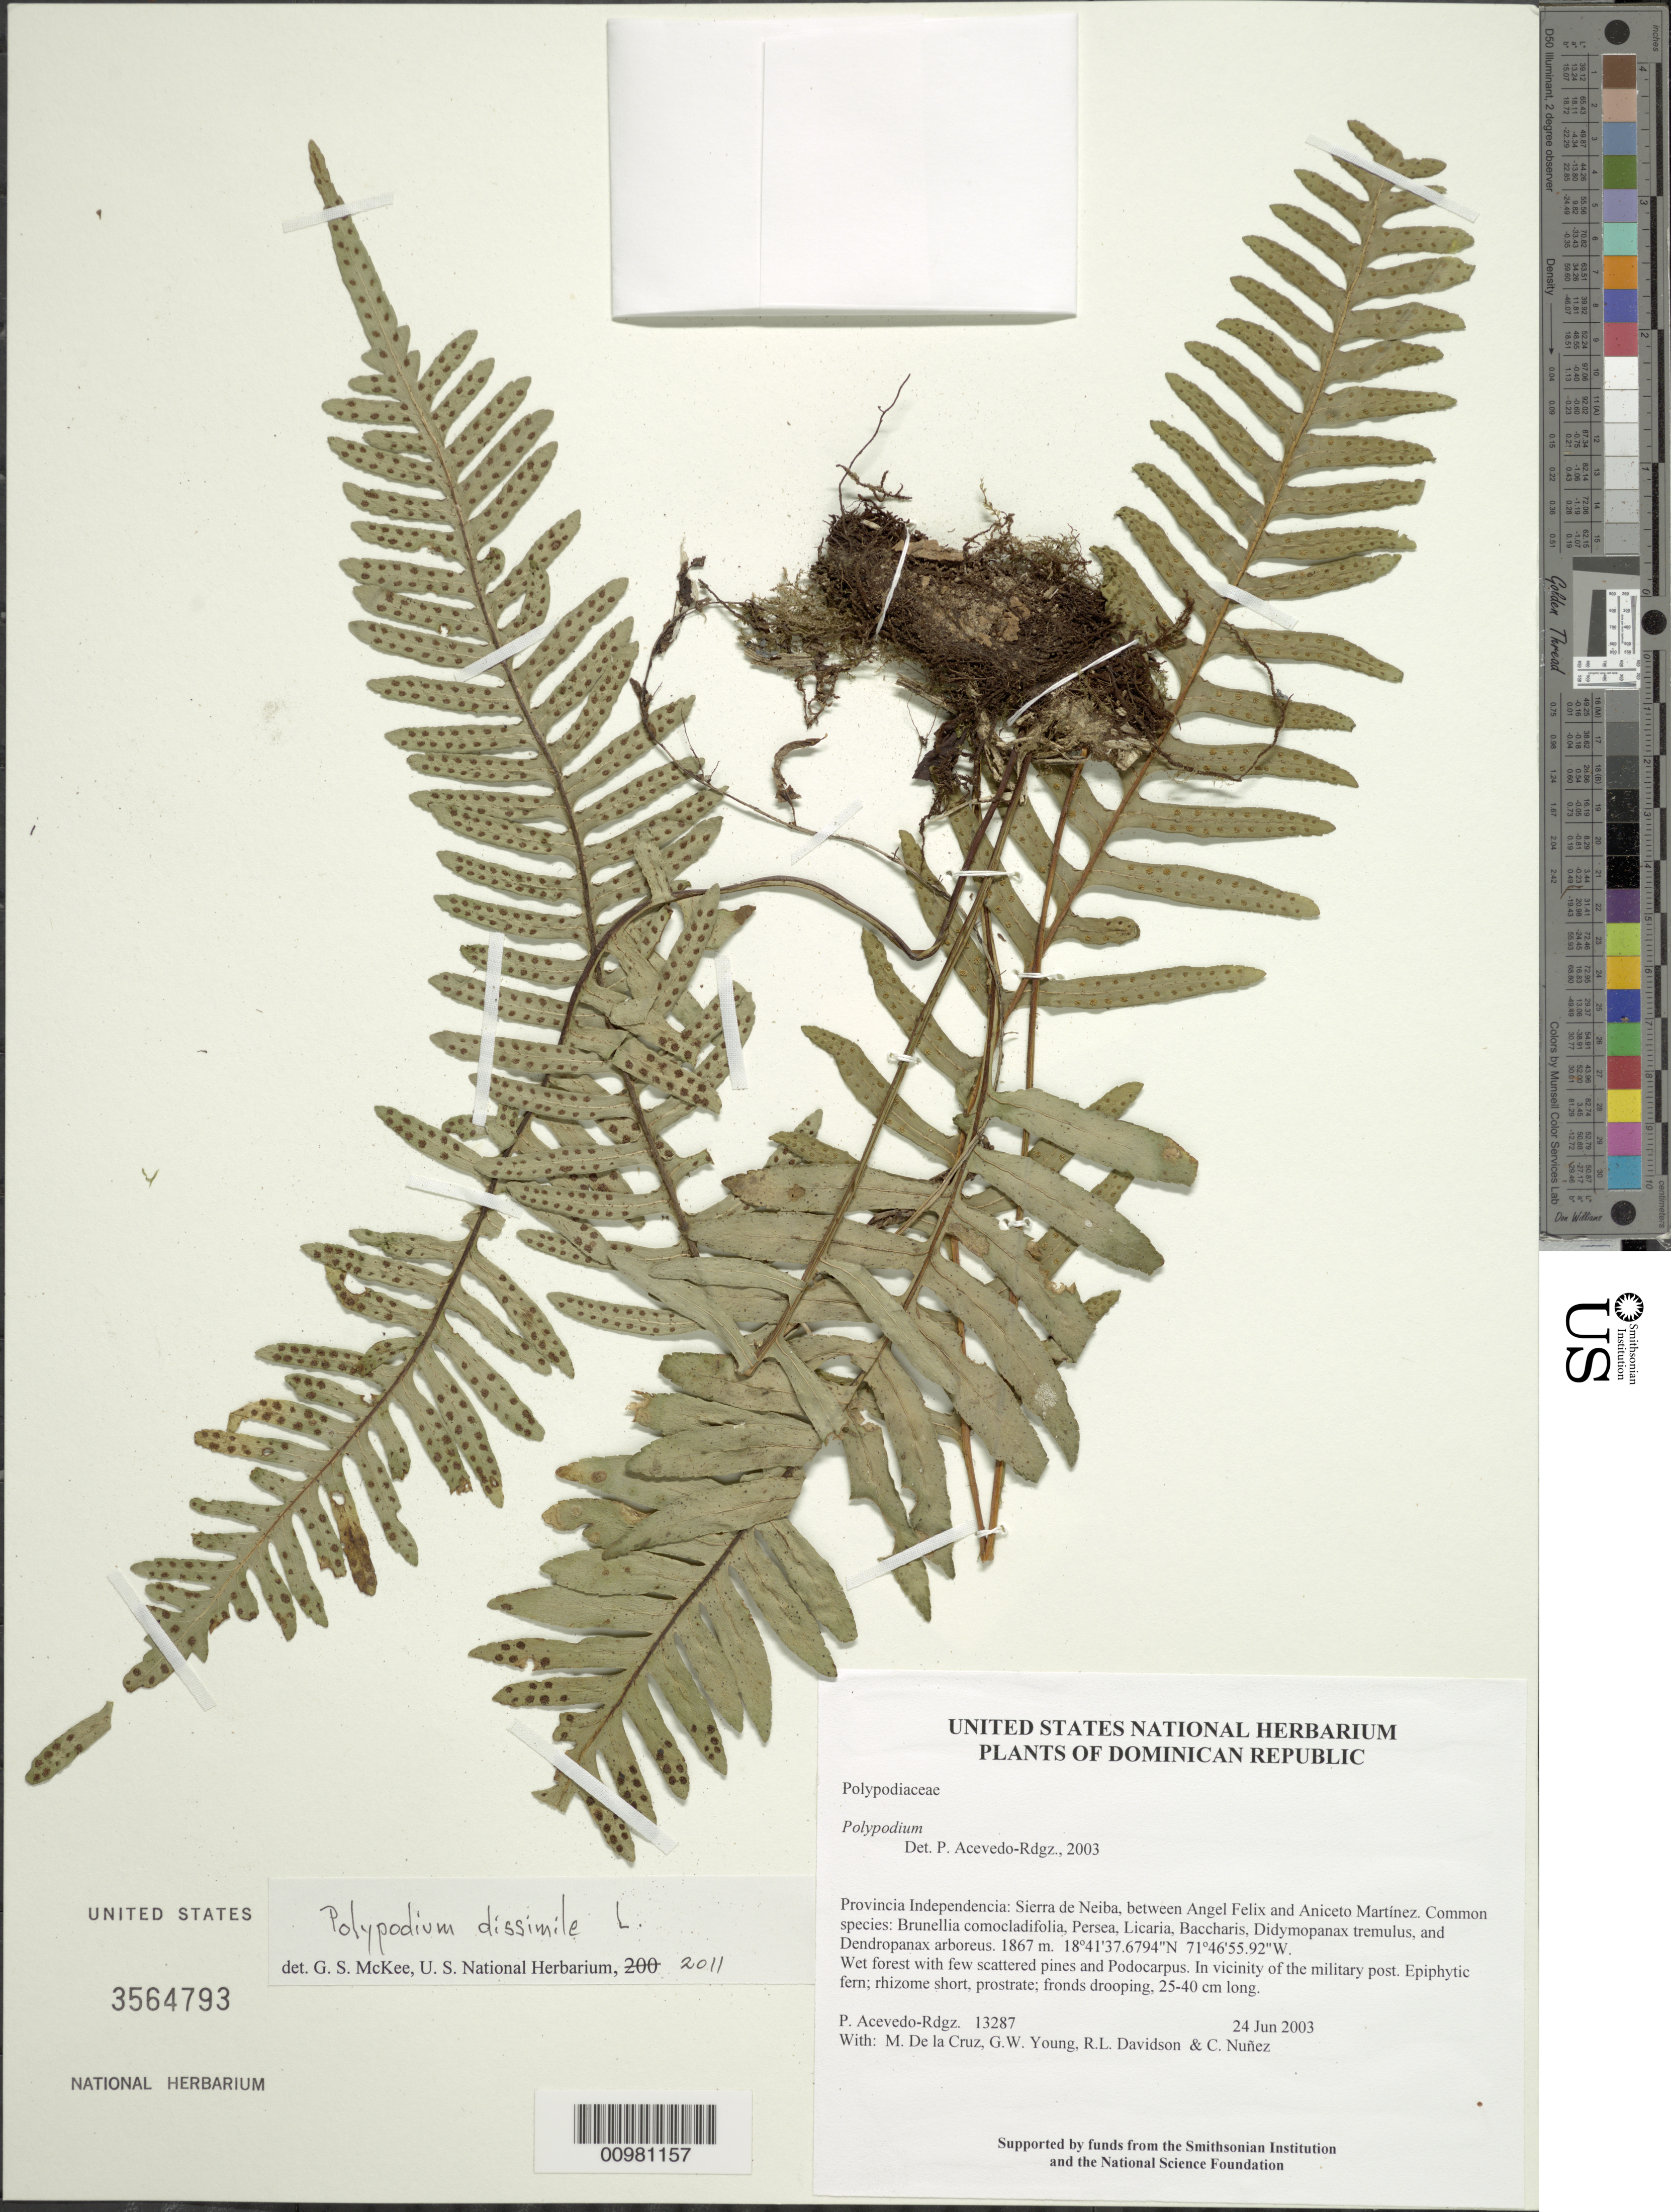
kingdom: Plantae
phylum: Tracheophyta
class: Polypodiopsida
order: Polypodiales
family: Polypodiaceae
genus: Polypodium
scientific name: Polypodium dulce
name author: Poir.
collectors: P. Acevedo-Rodr., M. de la Cruz, J. Rawlins, G. Young, R. Davidson & C. Nunez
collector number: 13287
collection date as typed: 24 Jun 2003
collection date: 2003-06-24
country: Dominican Republic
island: Hispaniola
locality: Provincia Independencia: Sierra de Neiba, between Angel Felix and Aniceto Martínez. Common species: Brunellia comocladifolia, Persea, Licaria, Baccharis, Didymopanax tremulus, and Dendropanax arboreus.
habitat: Wet forest with few scattered pines and Podocarpus. In vicinity of the military post.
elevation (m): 1867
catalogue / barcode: US 3564793